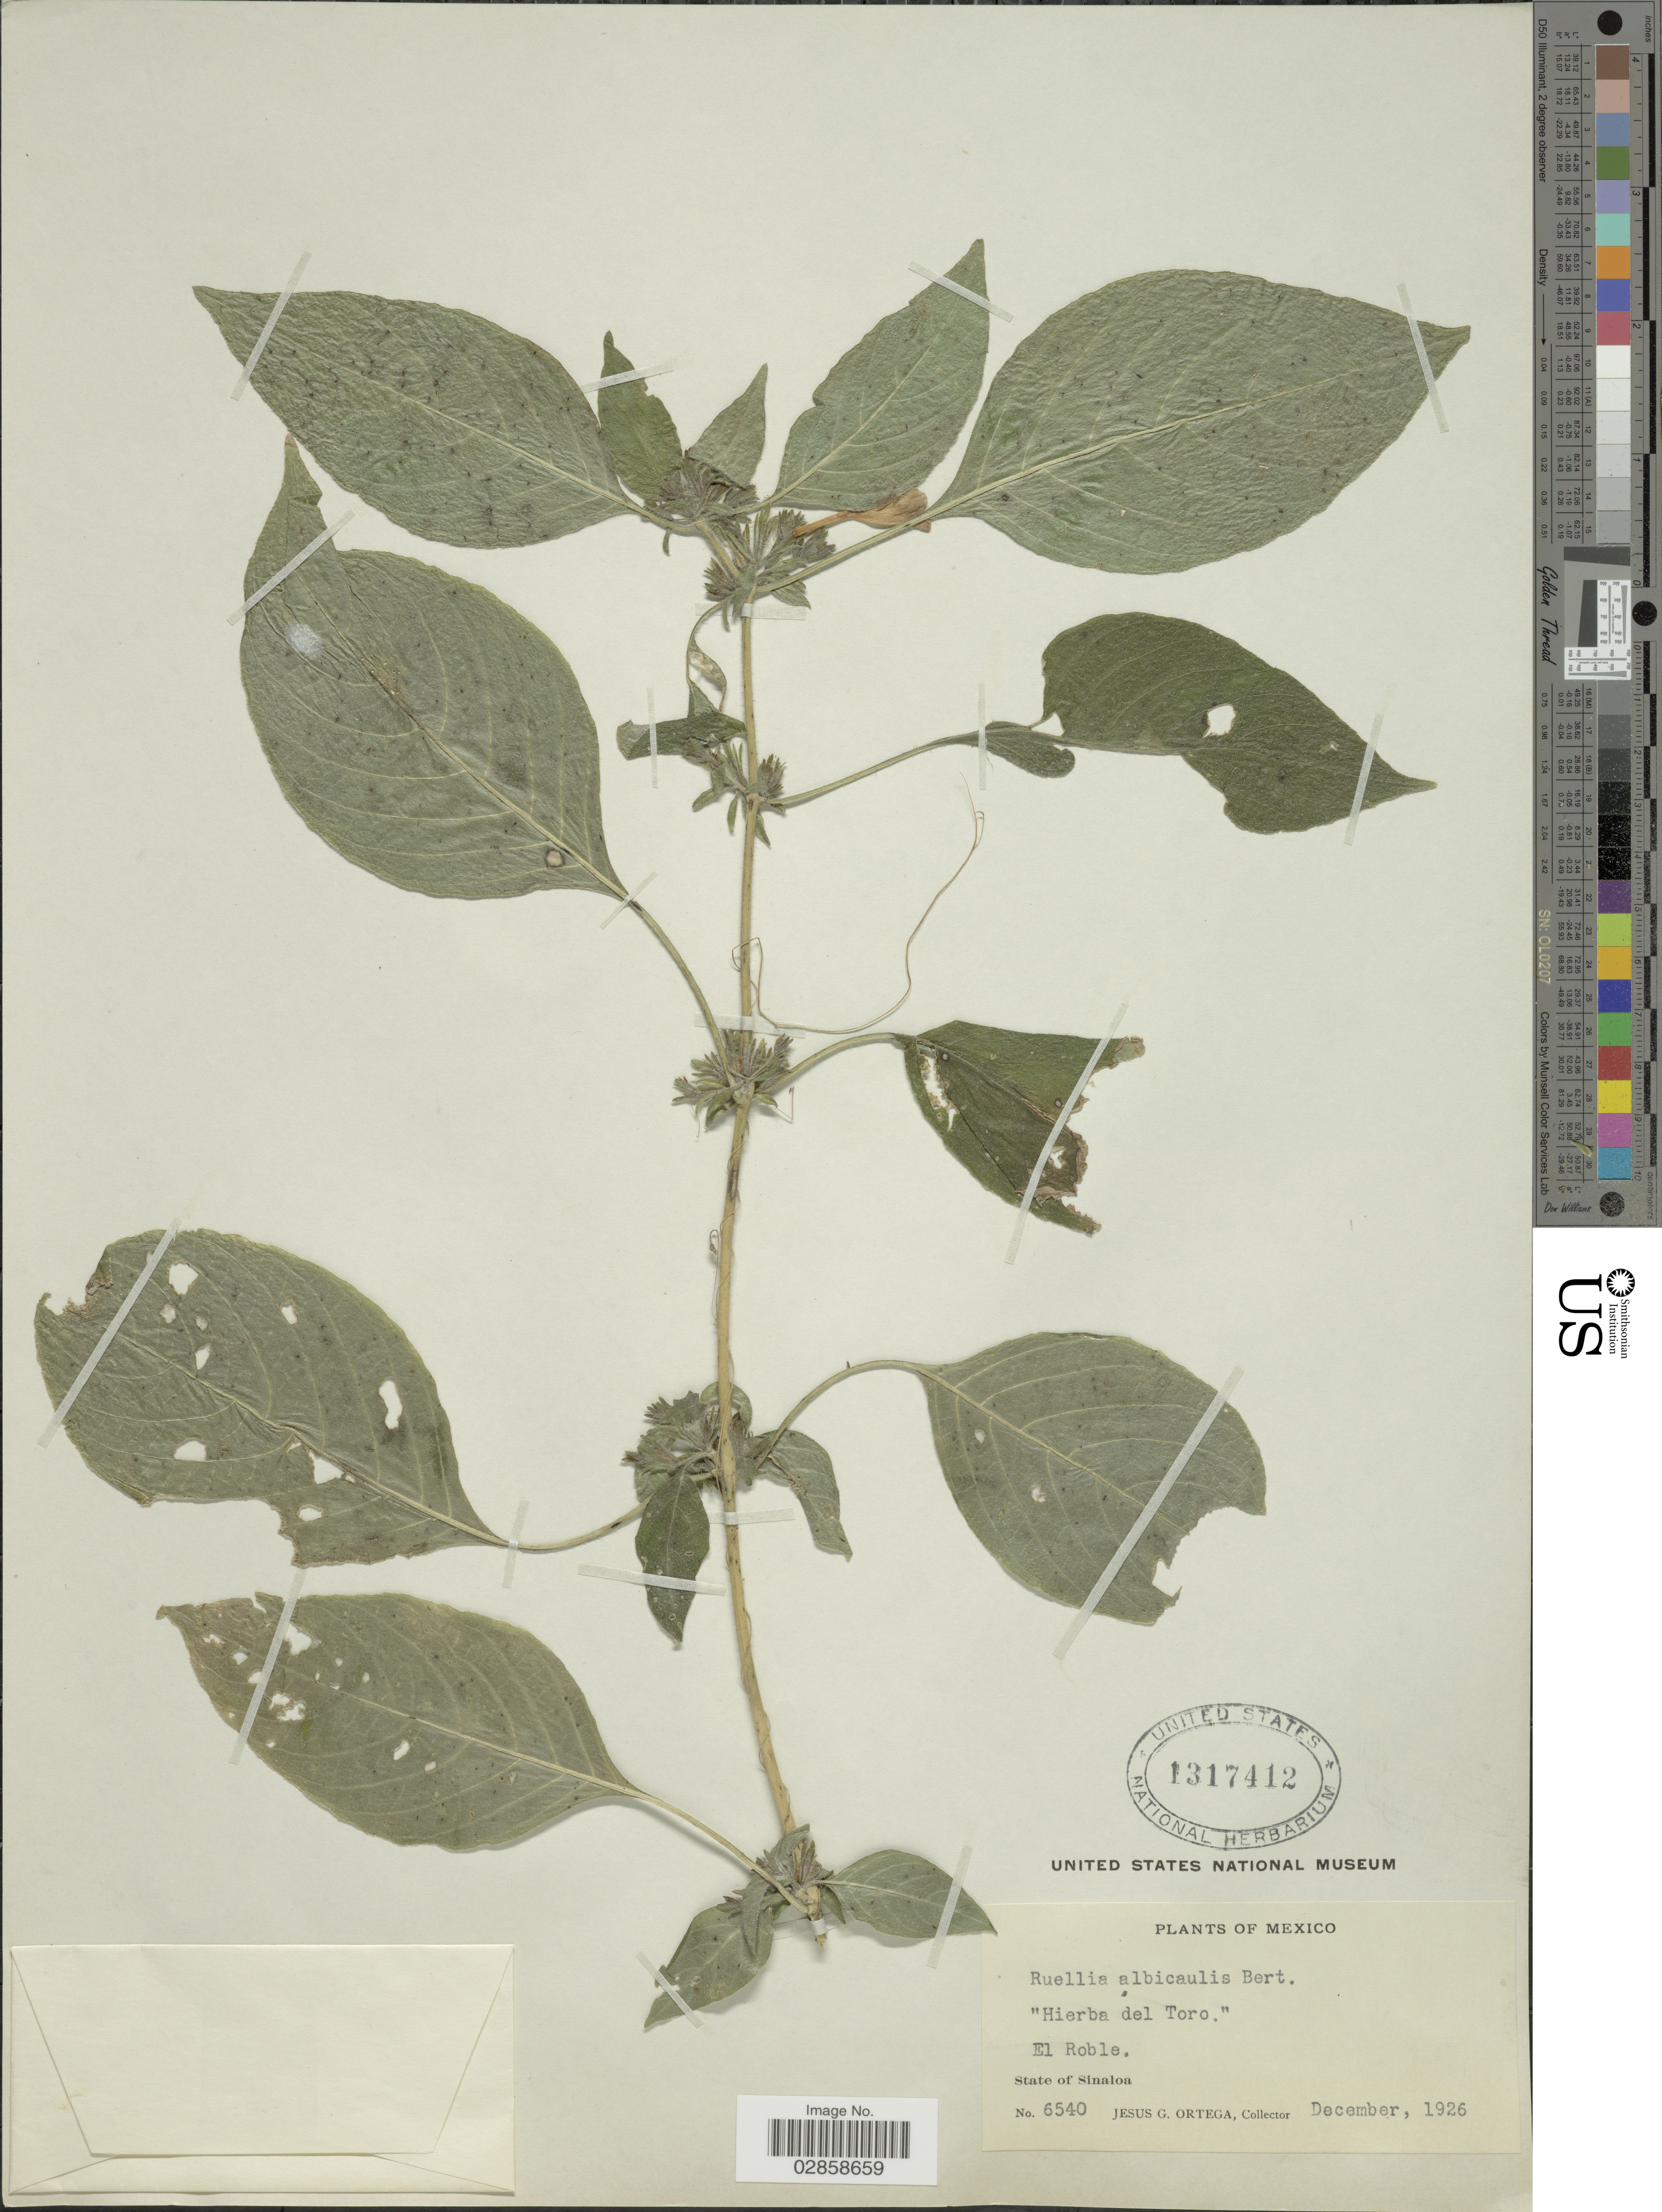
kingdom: Plantae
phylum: Tracheophyta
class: Magnoliopsida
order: Lamiales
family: Acanthaceae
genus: Ruellia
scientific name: Ruellia inundata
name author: Kunth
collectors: J. Ortega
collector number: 6540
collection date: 1926-12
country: Mexico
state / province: Sinaloa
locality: El Roble.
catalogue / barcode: US 1317412